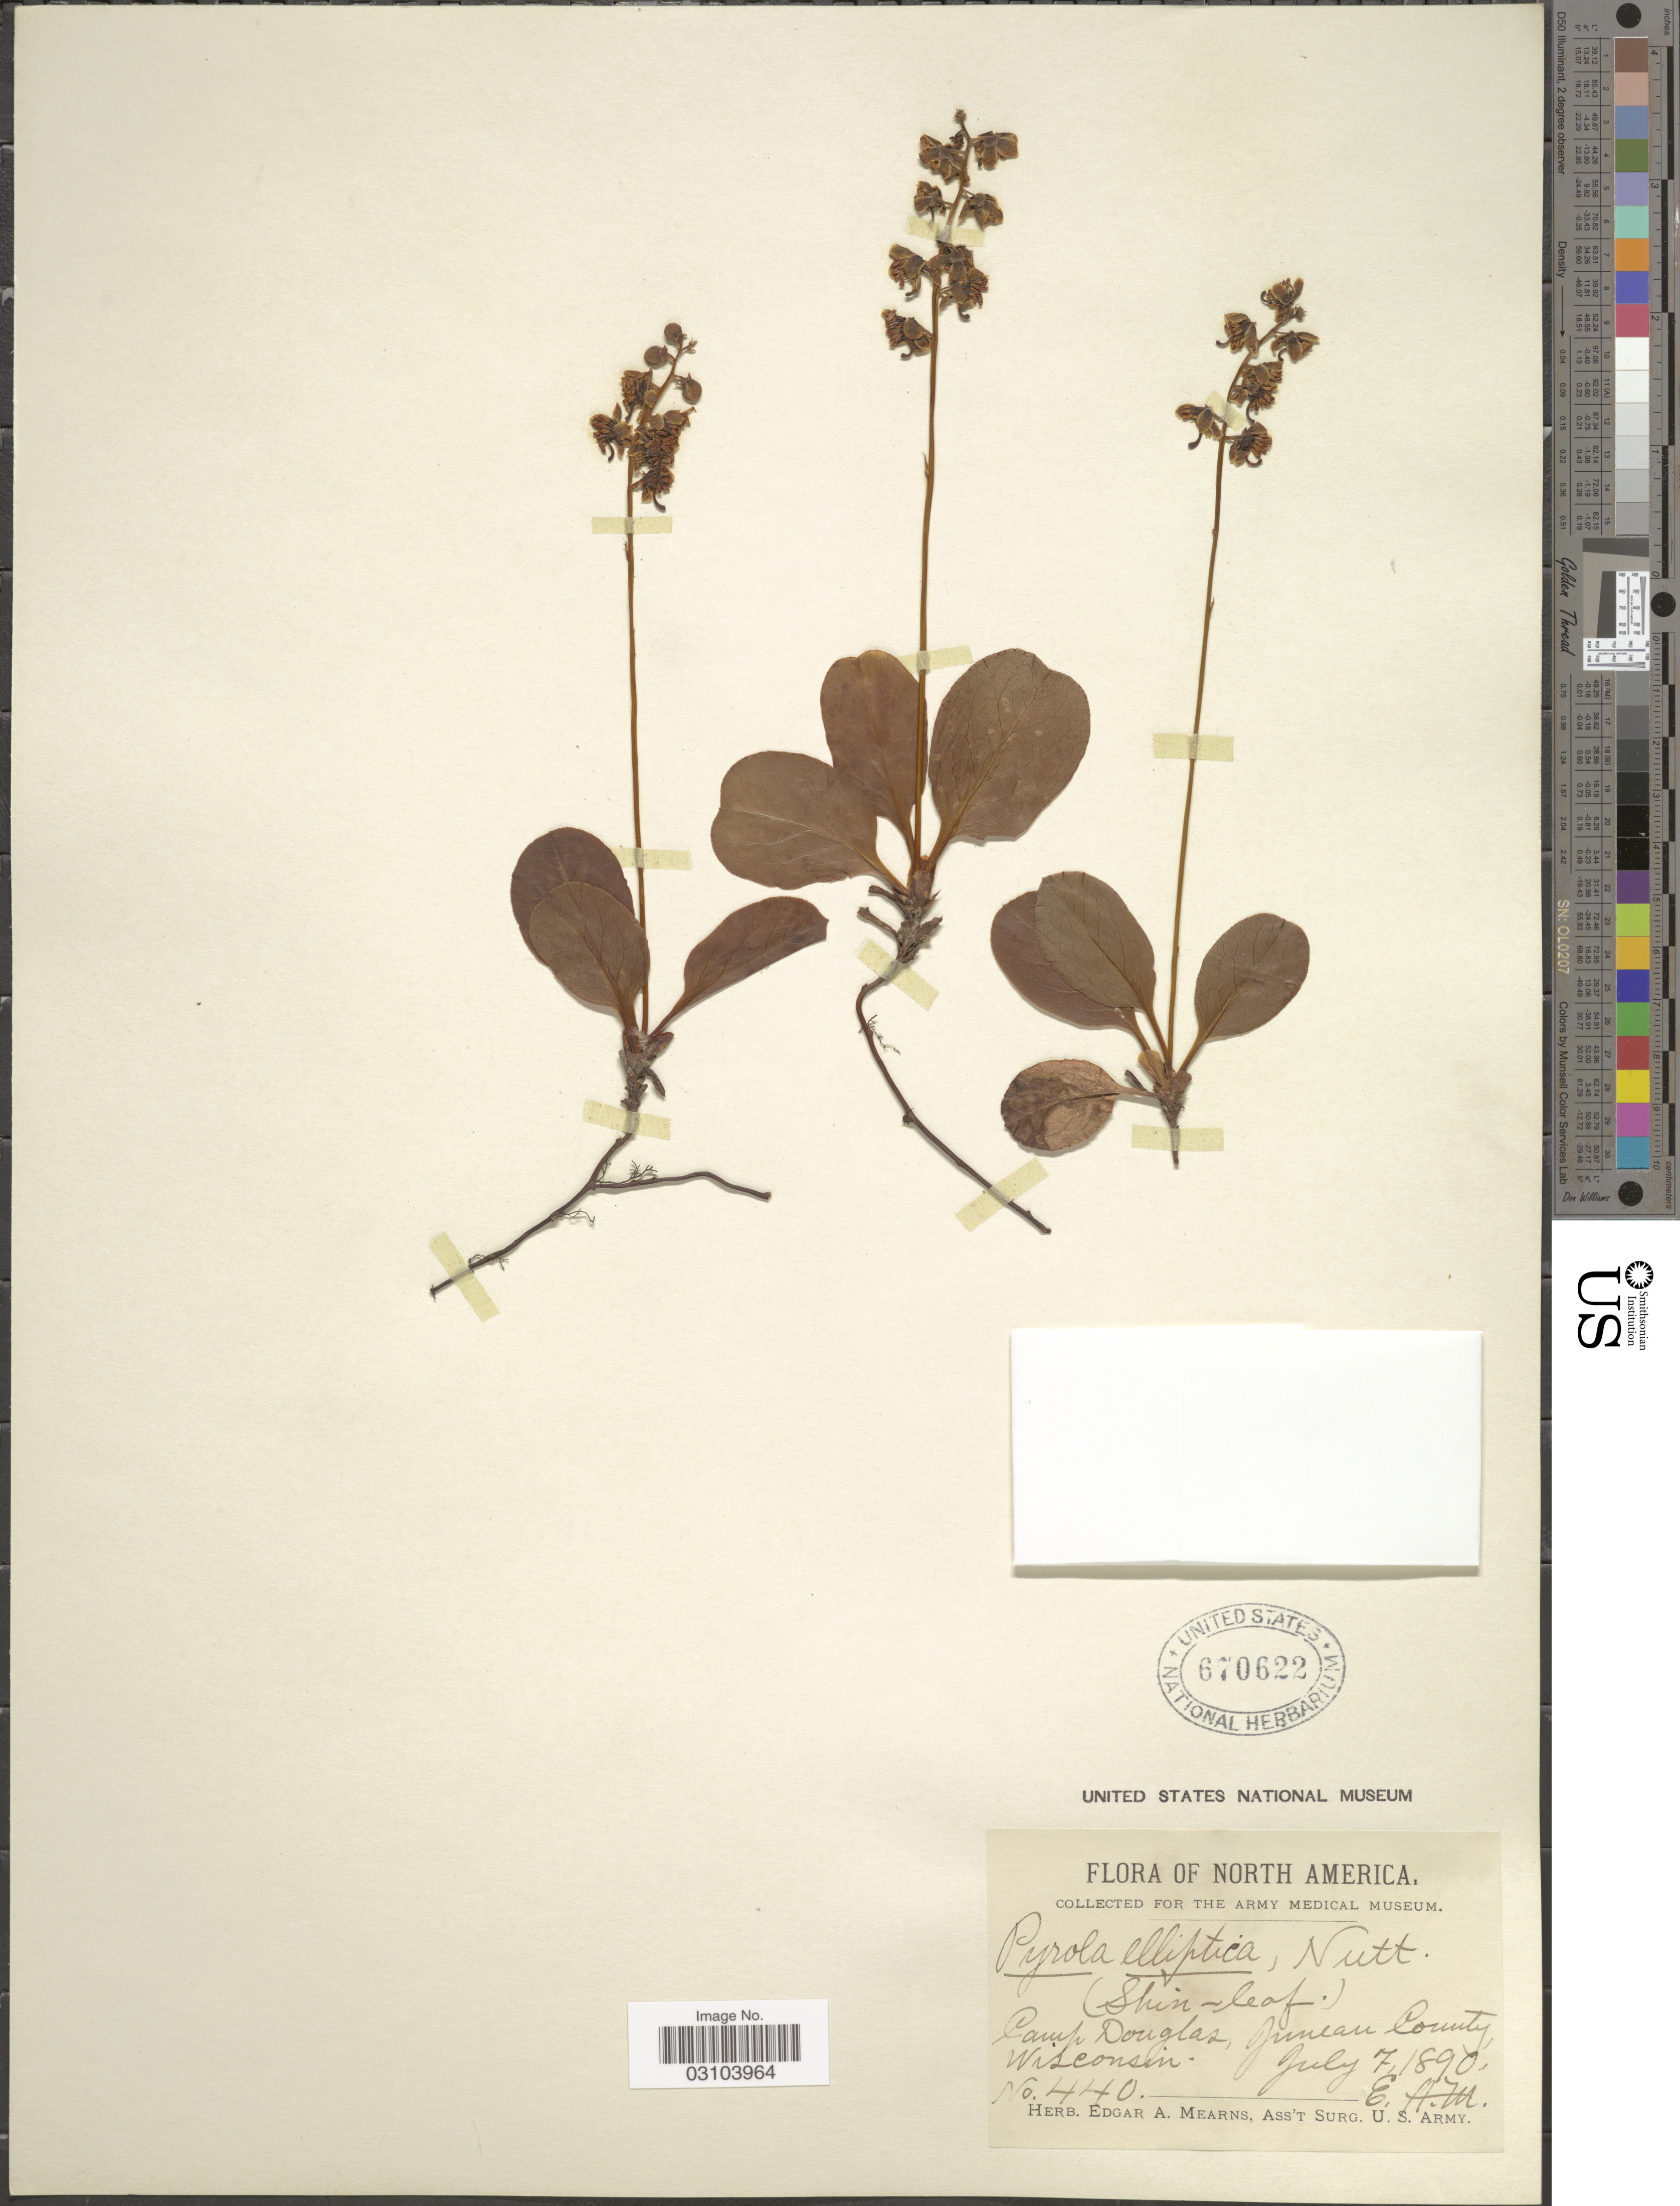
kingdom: Plantae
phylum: Tracheophyta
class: Magnoliopsida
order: Ericales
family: Ericaceae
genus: Pyrola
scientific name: Pyrola elliptica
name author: Nutt.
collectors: E. A. Mearns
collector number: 440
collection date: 1890-07-07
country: United States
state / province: Wisconsin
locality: Camp Douglas, Juneau County.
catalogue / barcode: US 670622